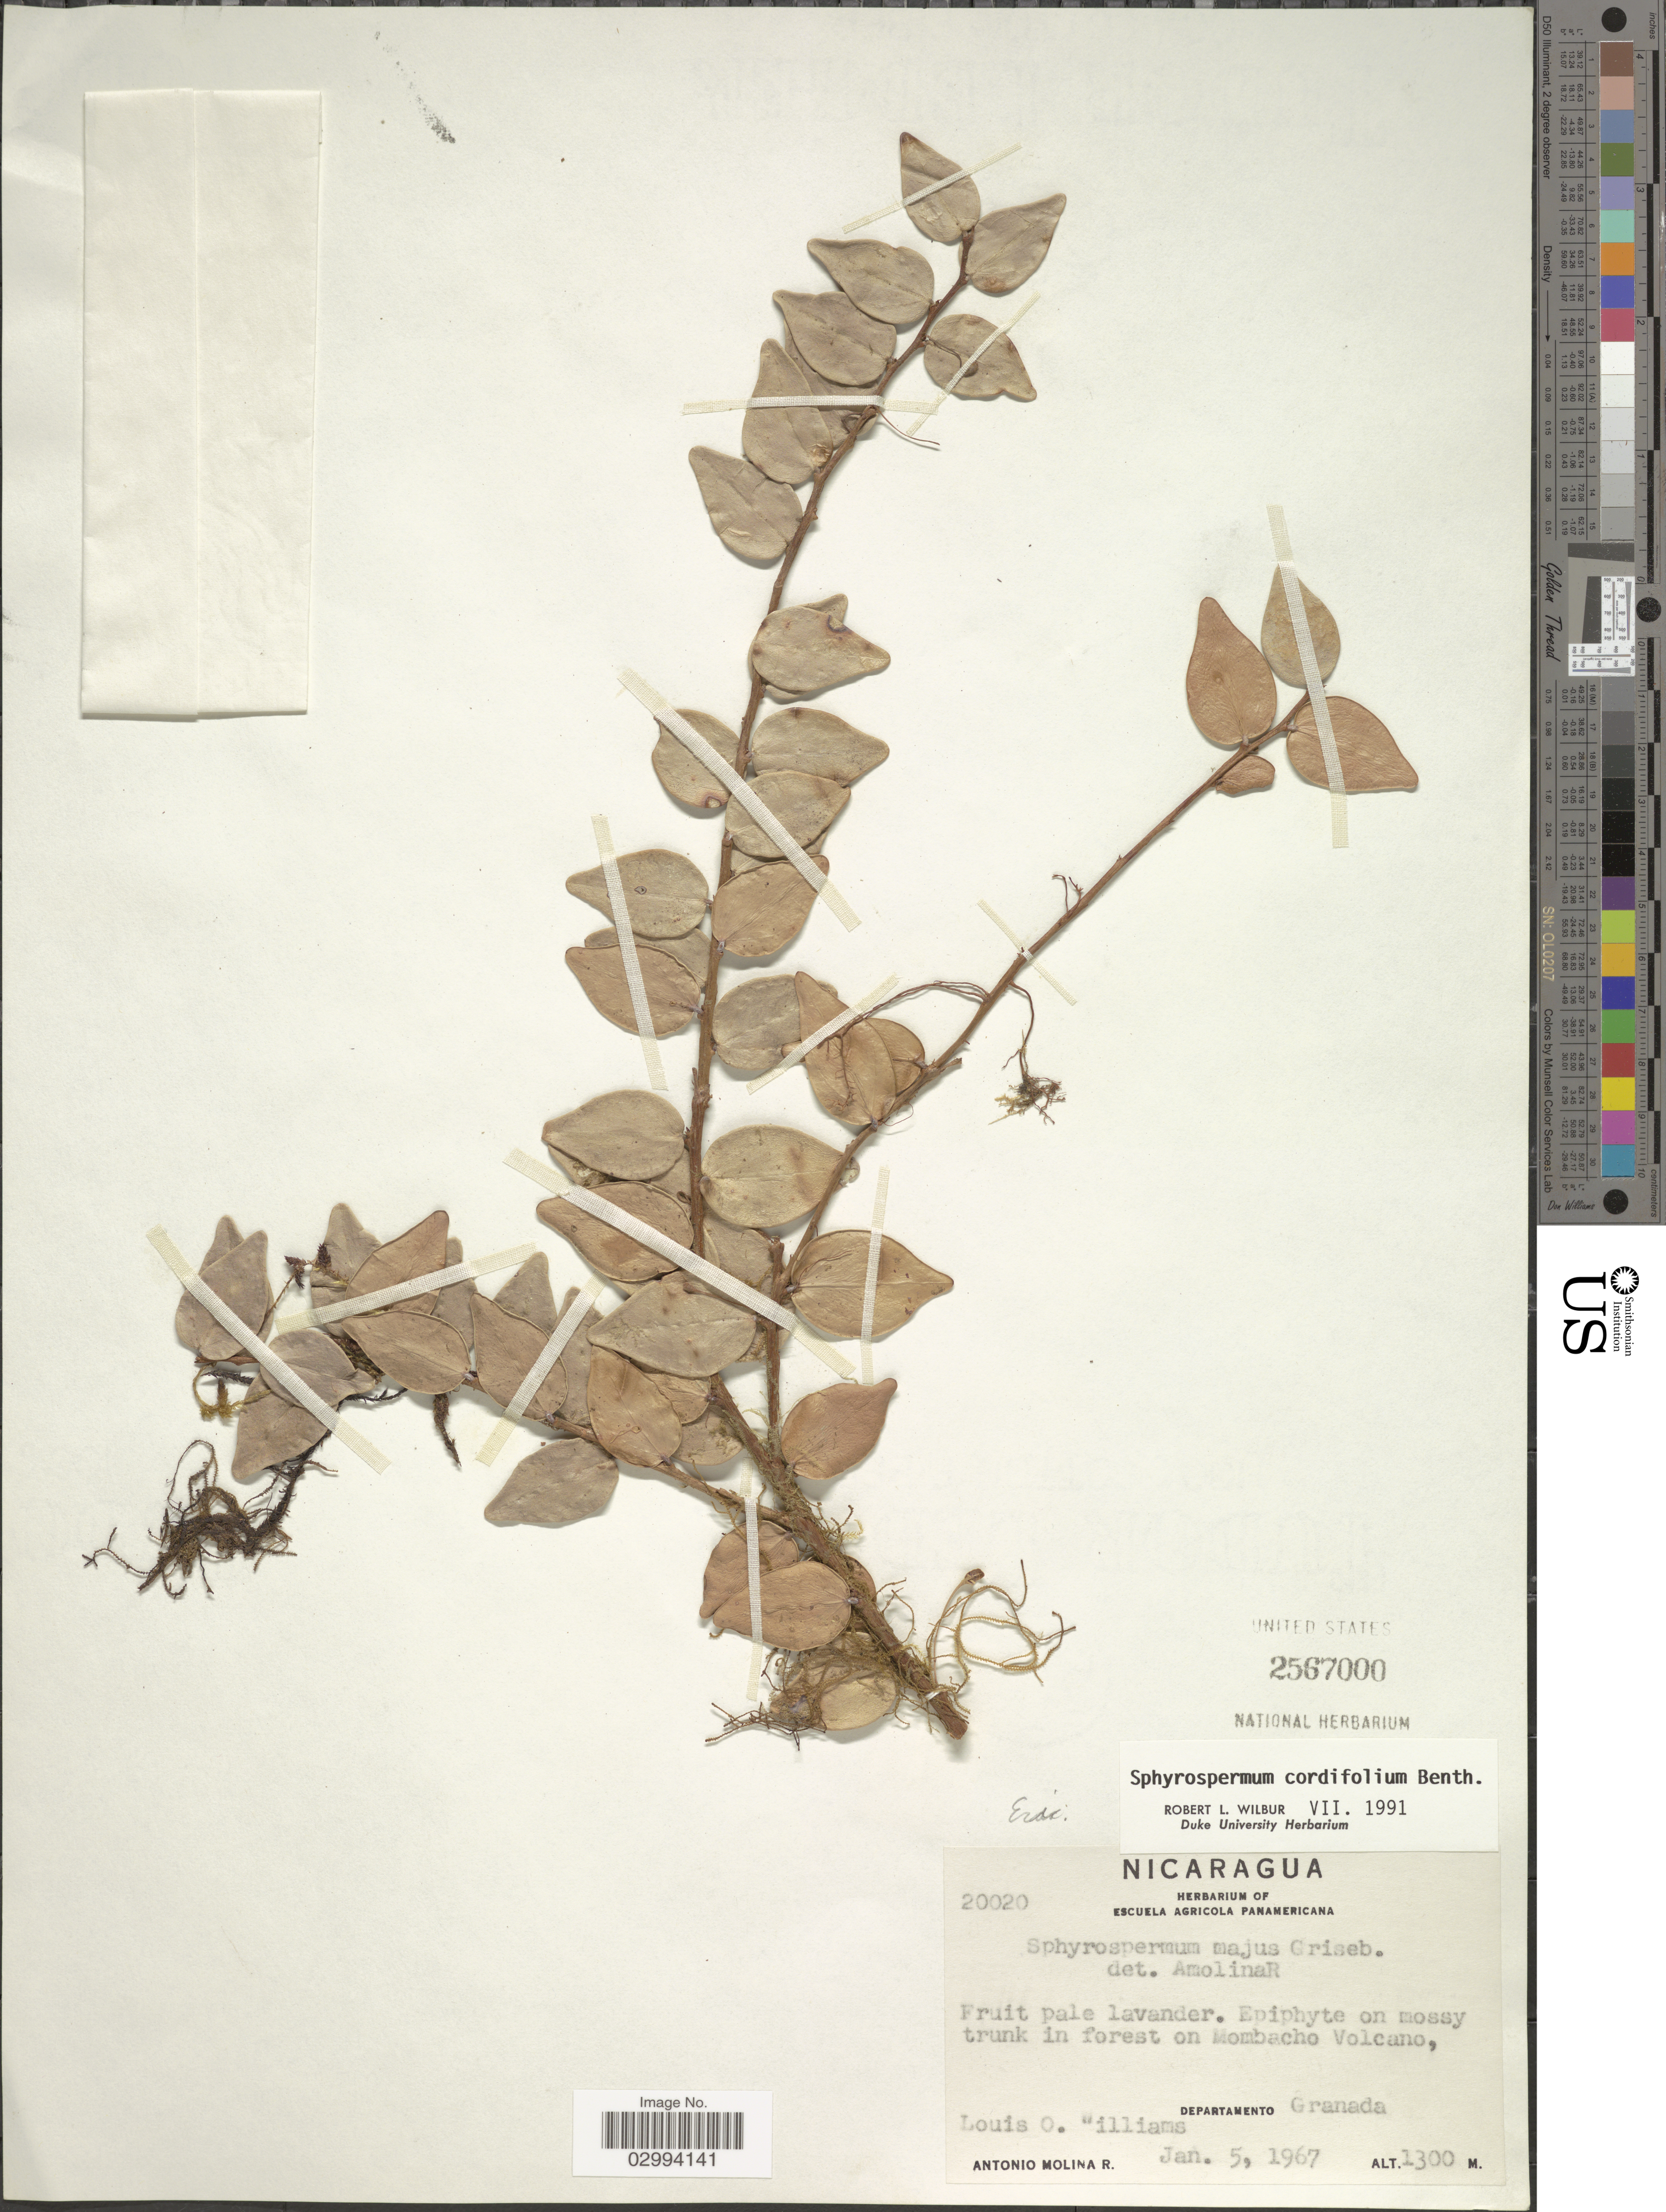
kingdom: Plantae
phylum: Tracheophyta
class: Magnoliopsida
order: Ericales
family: Ericaceae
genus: Sphyrospermum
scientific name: Sphyrospermum cordifolium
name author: Benth.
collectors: A. Molina R.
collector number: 20020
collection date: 1967-01-05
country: Nicaragua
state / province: Granada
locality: In forest on Mombacho Volcano, Departamento Granada.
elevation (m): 1300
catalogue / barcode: US 2567000